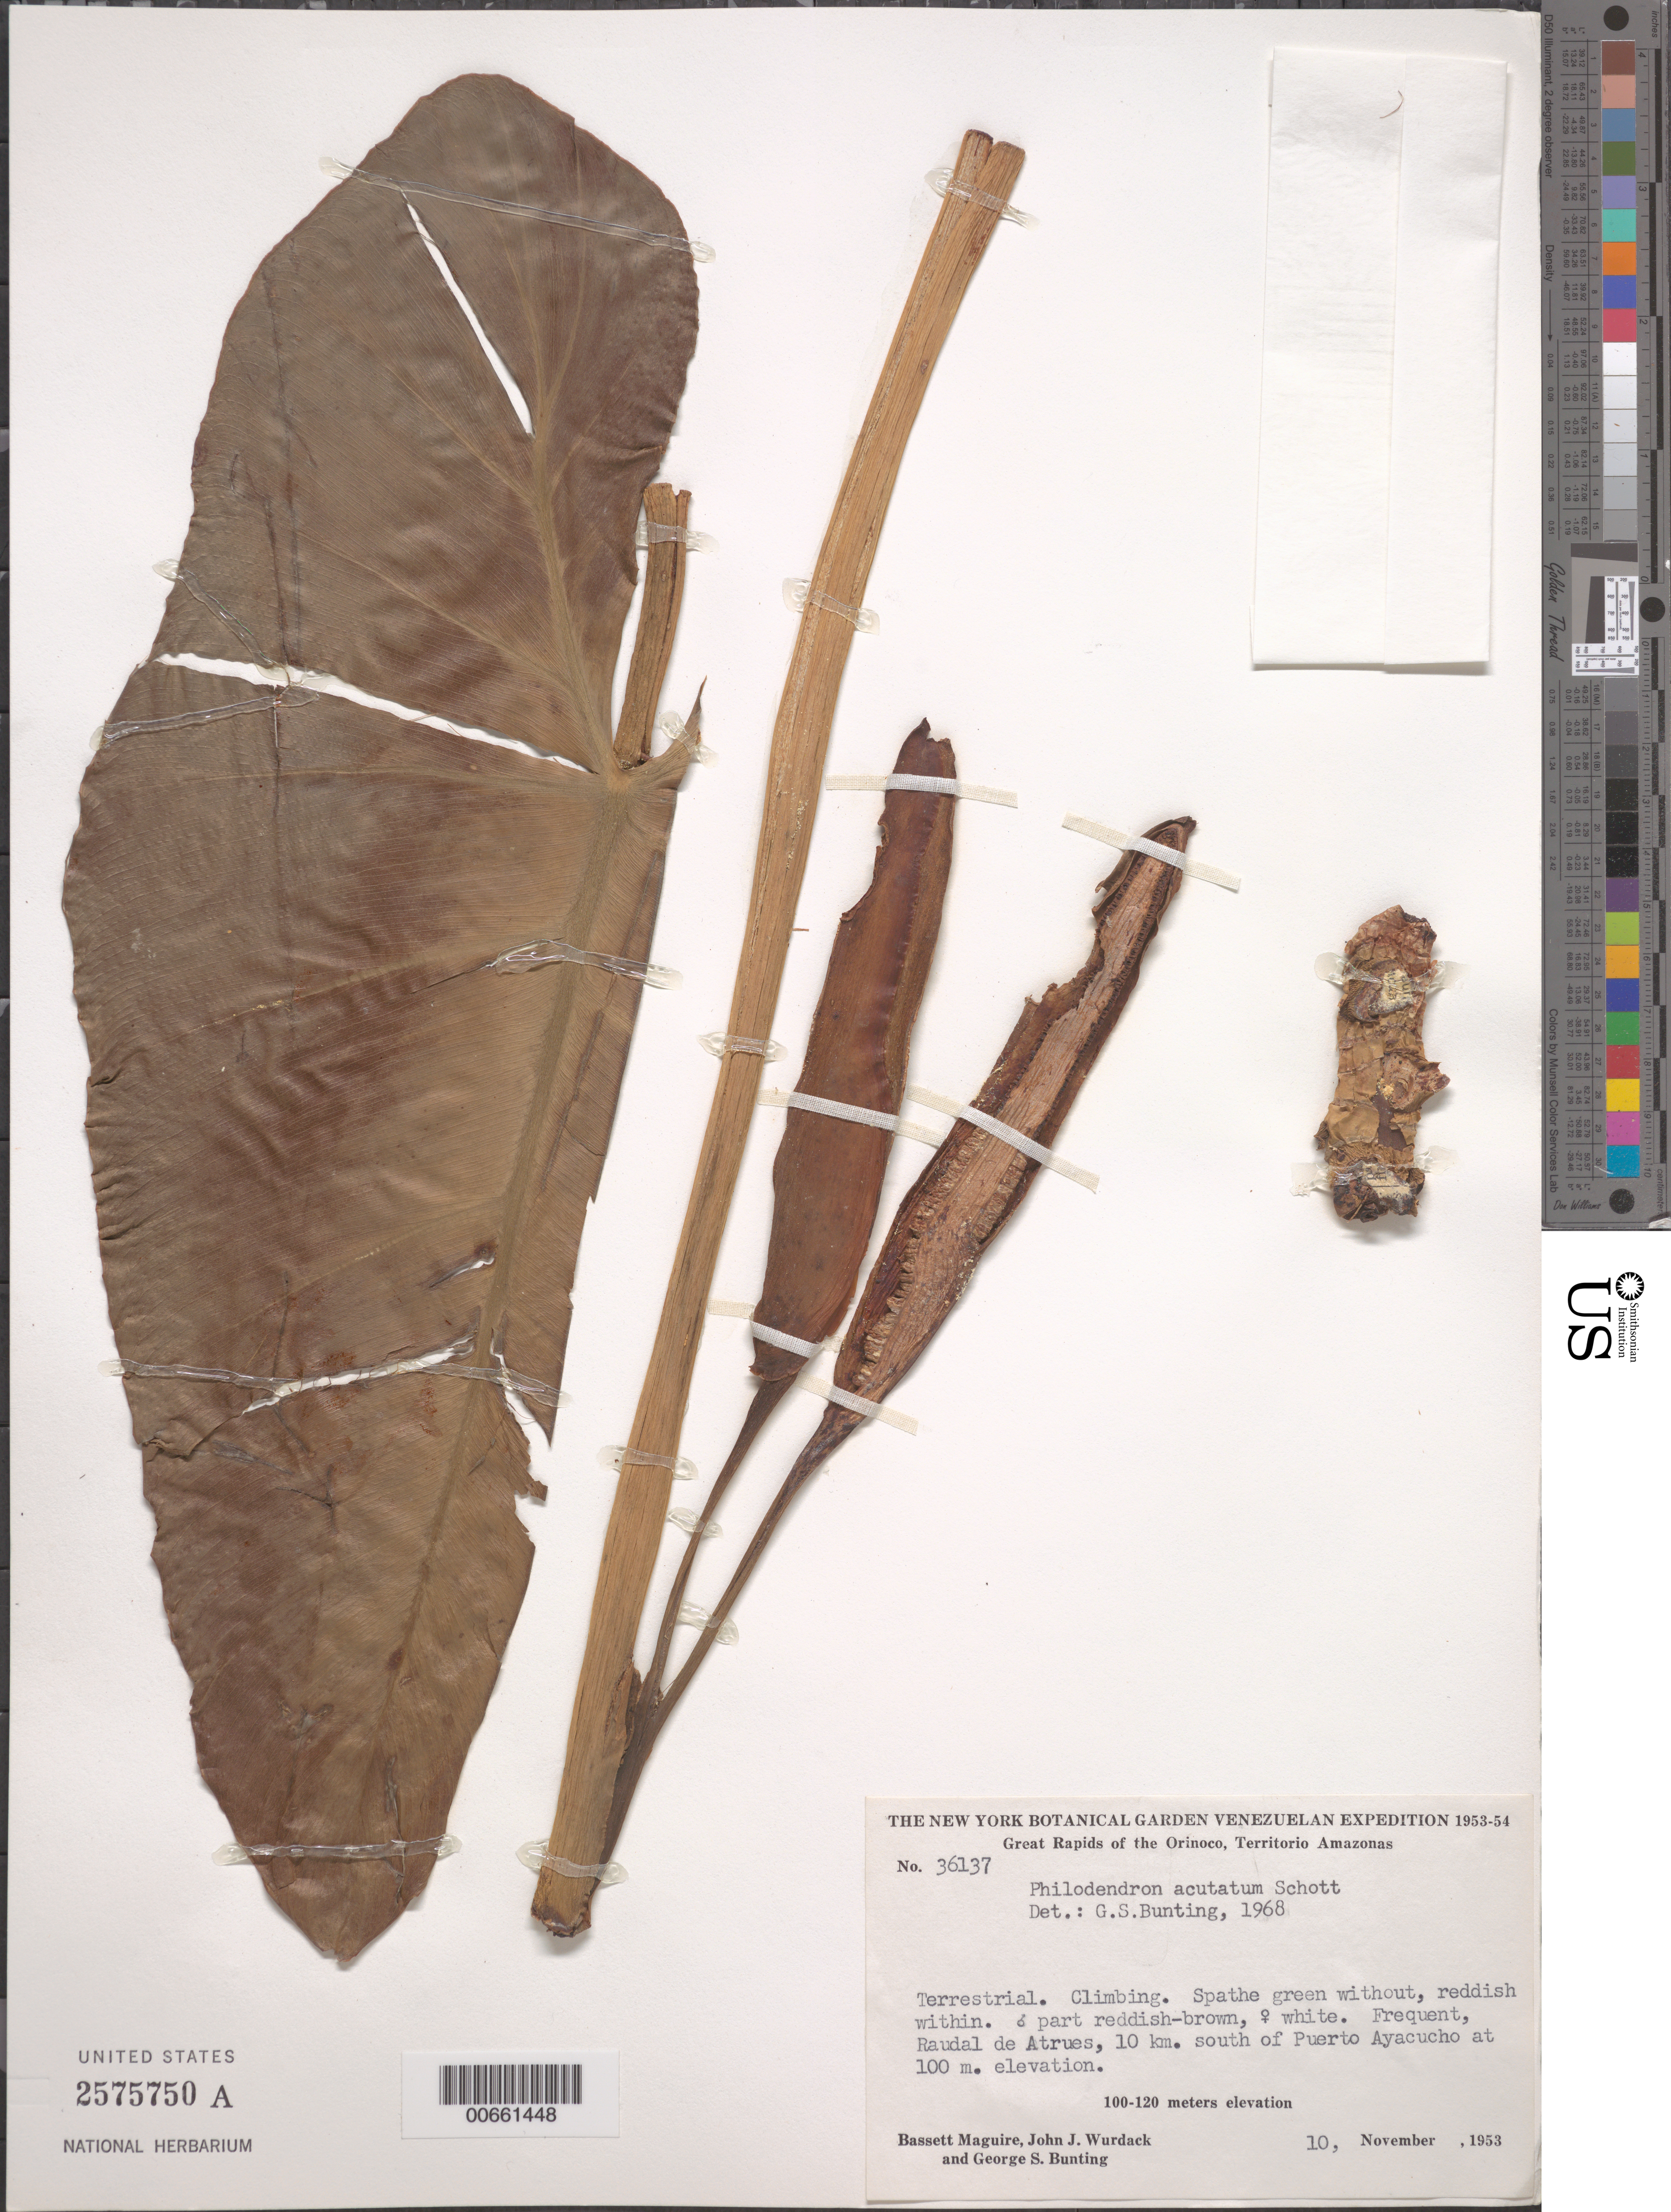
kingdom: Plantae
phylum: Tracheophyta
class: Liliopsida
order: Alismatales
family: Araceae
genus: Philodendron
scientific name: Philodendron acutatum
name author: Schott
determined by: Bunting, G. S.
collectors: B. Maguire, J. J. Wurdack & G. S. Bunting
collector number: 36137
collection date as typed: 10-Nov-53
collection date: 1953-11-10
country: Venezuela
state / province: Amazonas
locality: Raudal de Atures, 10 km S of Puerto Ayacucho, Orinoco River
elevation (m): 100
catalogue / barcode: US 2575750A